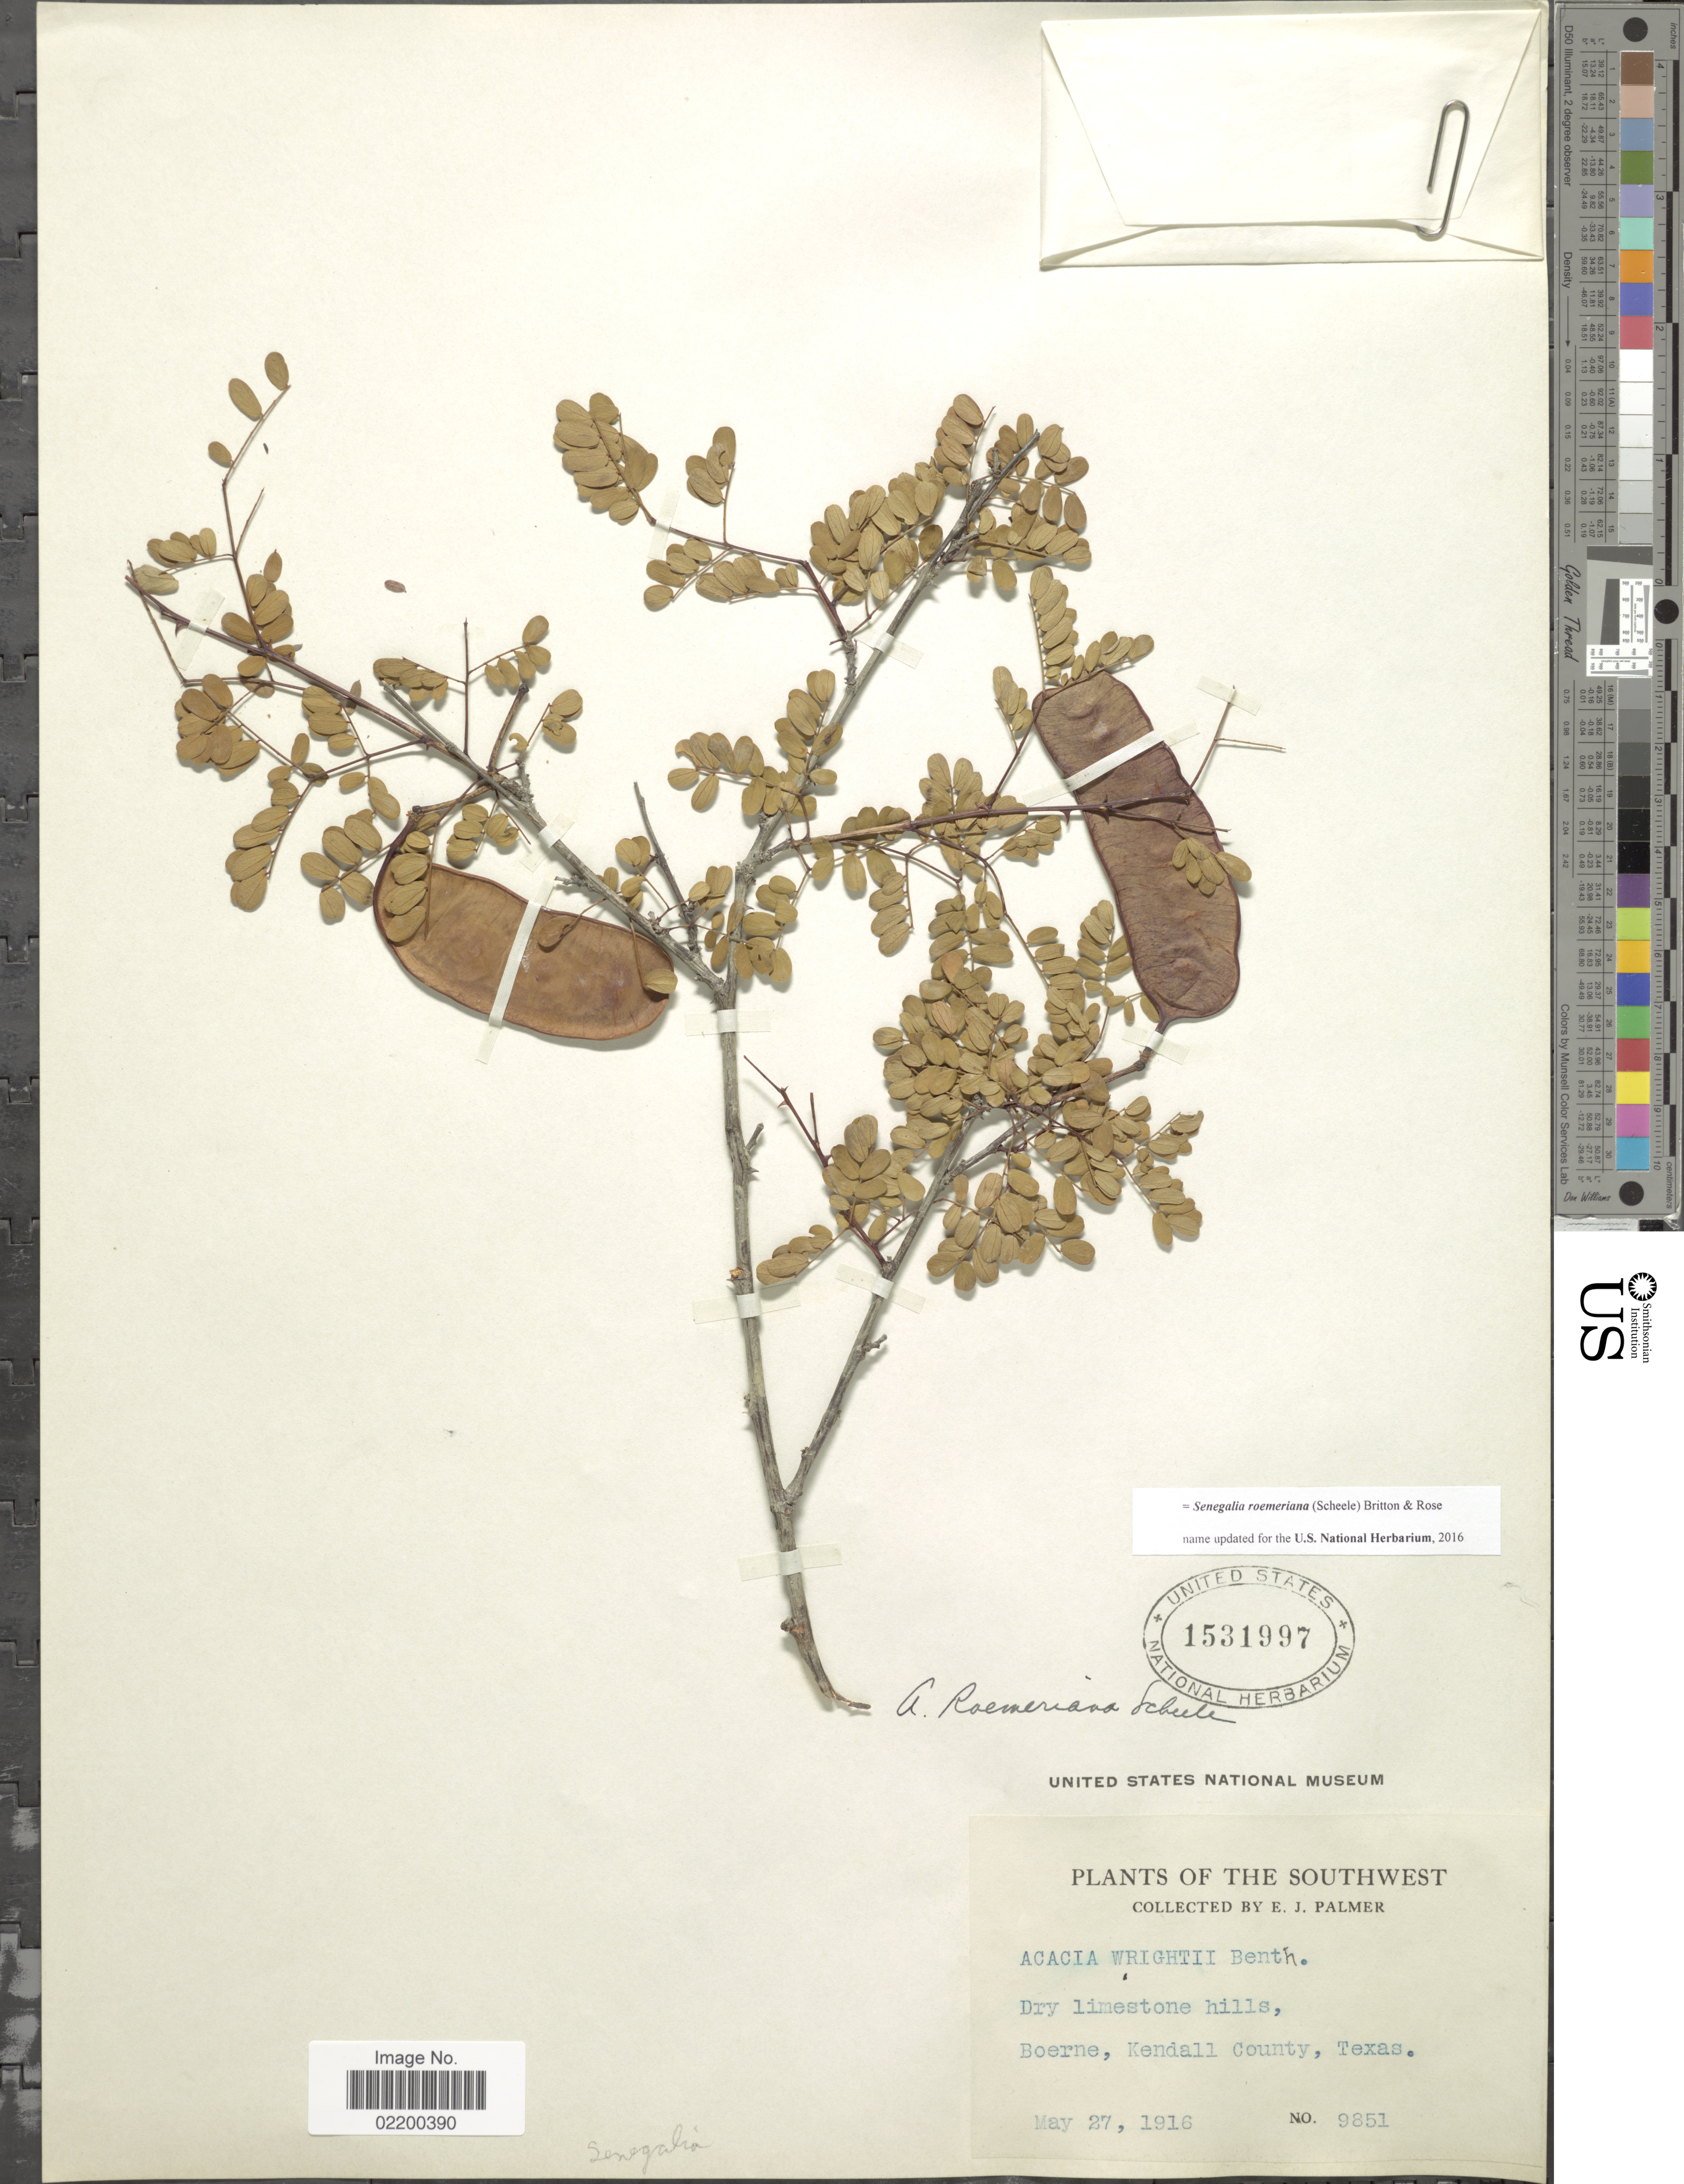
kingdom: Plantae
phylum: Tracheophyta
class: Magnoliopsida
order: Fabales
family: Fabaceae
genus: Senegalia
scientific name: Senegalia roemeriana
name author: (Scheele) Britton & Rose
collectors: E. J. Palmer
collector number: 9851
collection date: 1916-05-27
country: United States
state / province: Texas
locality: The Southwest, Dry limestone hills, Boerne, Kendall County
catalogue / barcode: US 1531997